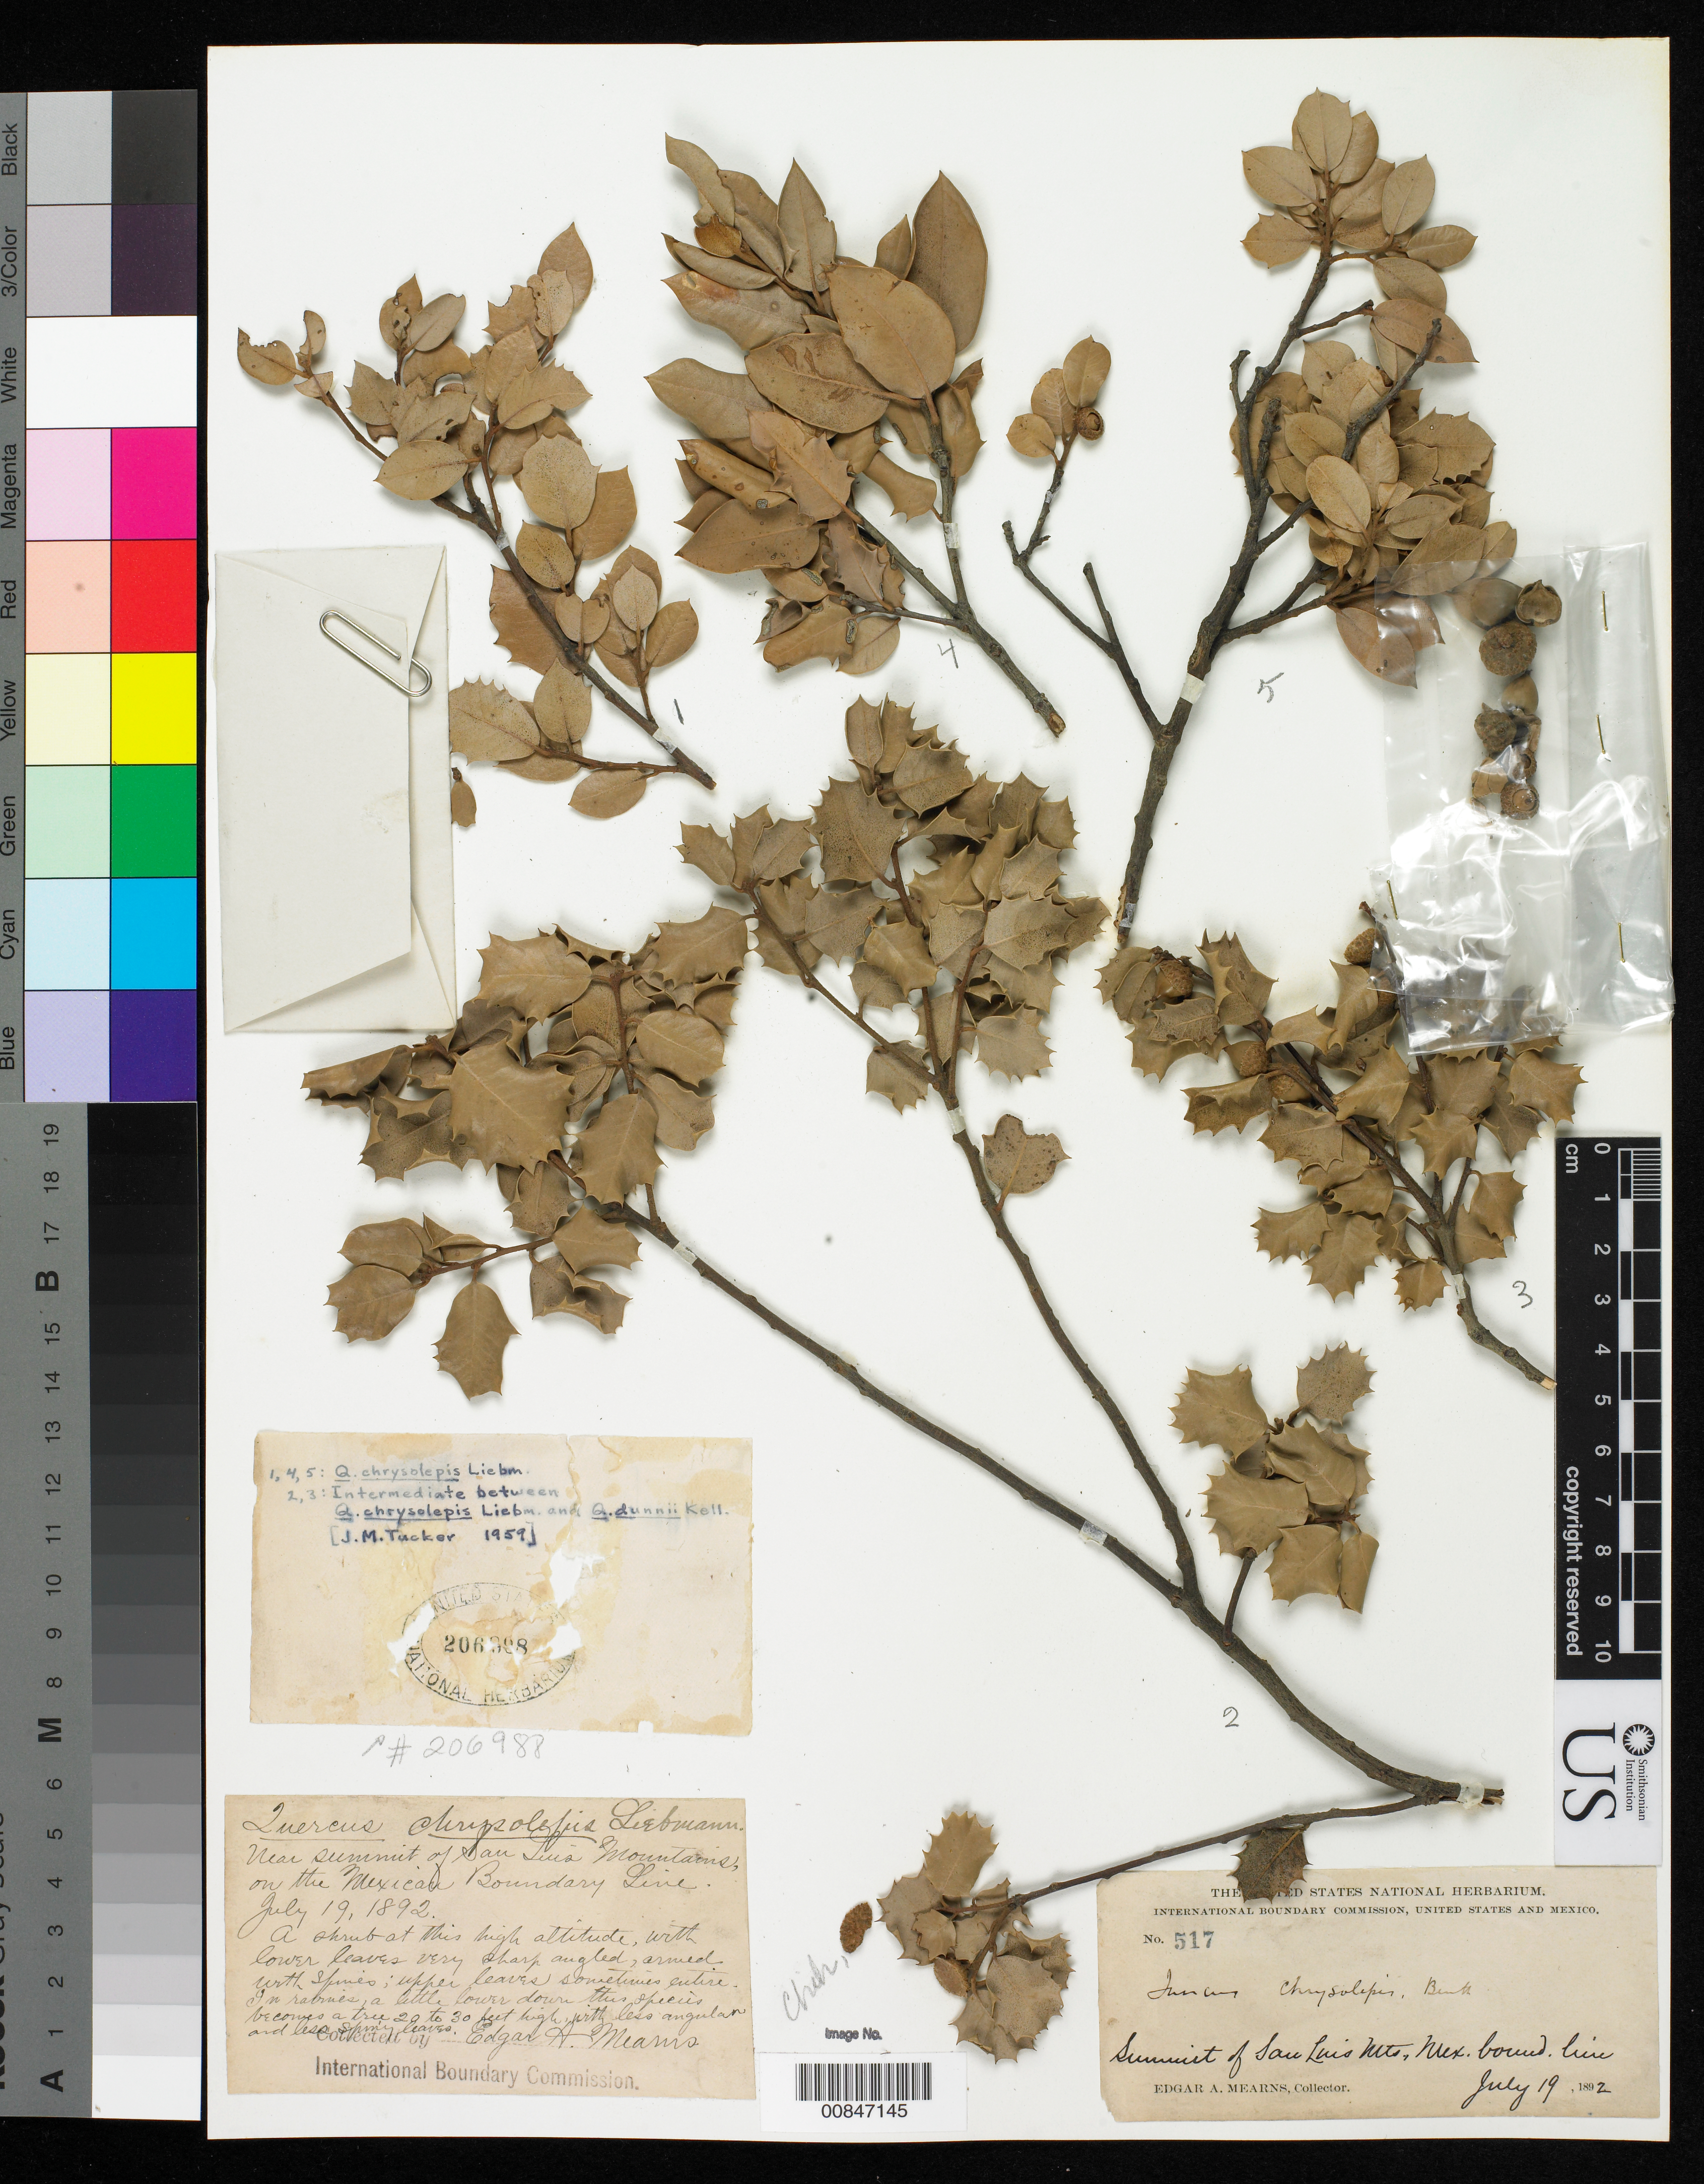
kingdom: Plantae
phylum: Tracheophyta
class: Magnoliopsida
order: Fagales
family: Fagaceae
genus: Quercus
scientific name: Quercus chrysolepis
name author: Liebm.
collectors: E. A. Mearns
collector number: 517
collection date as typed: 19 Jul 1892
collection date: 1892-07-19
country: Mexico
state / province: Chihuahua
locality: Summit of San Luis Mts., Mexican boundary line.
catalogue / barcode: US 206988